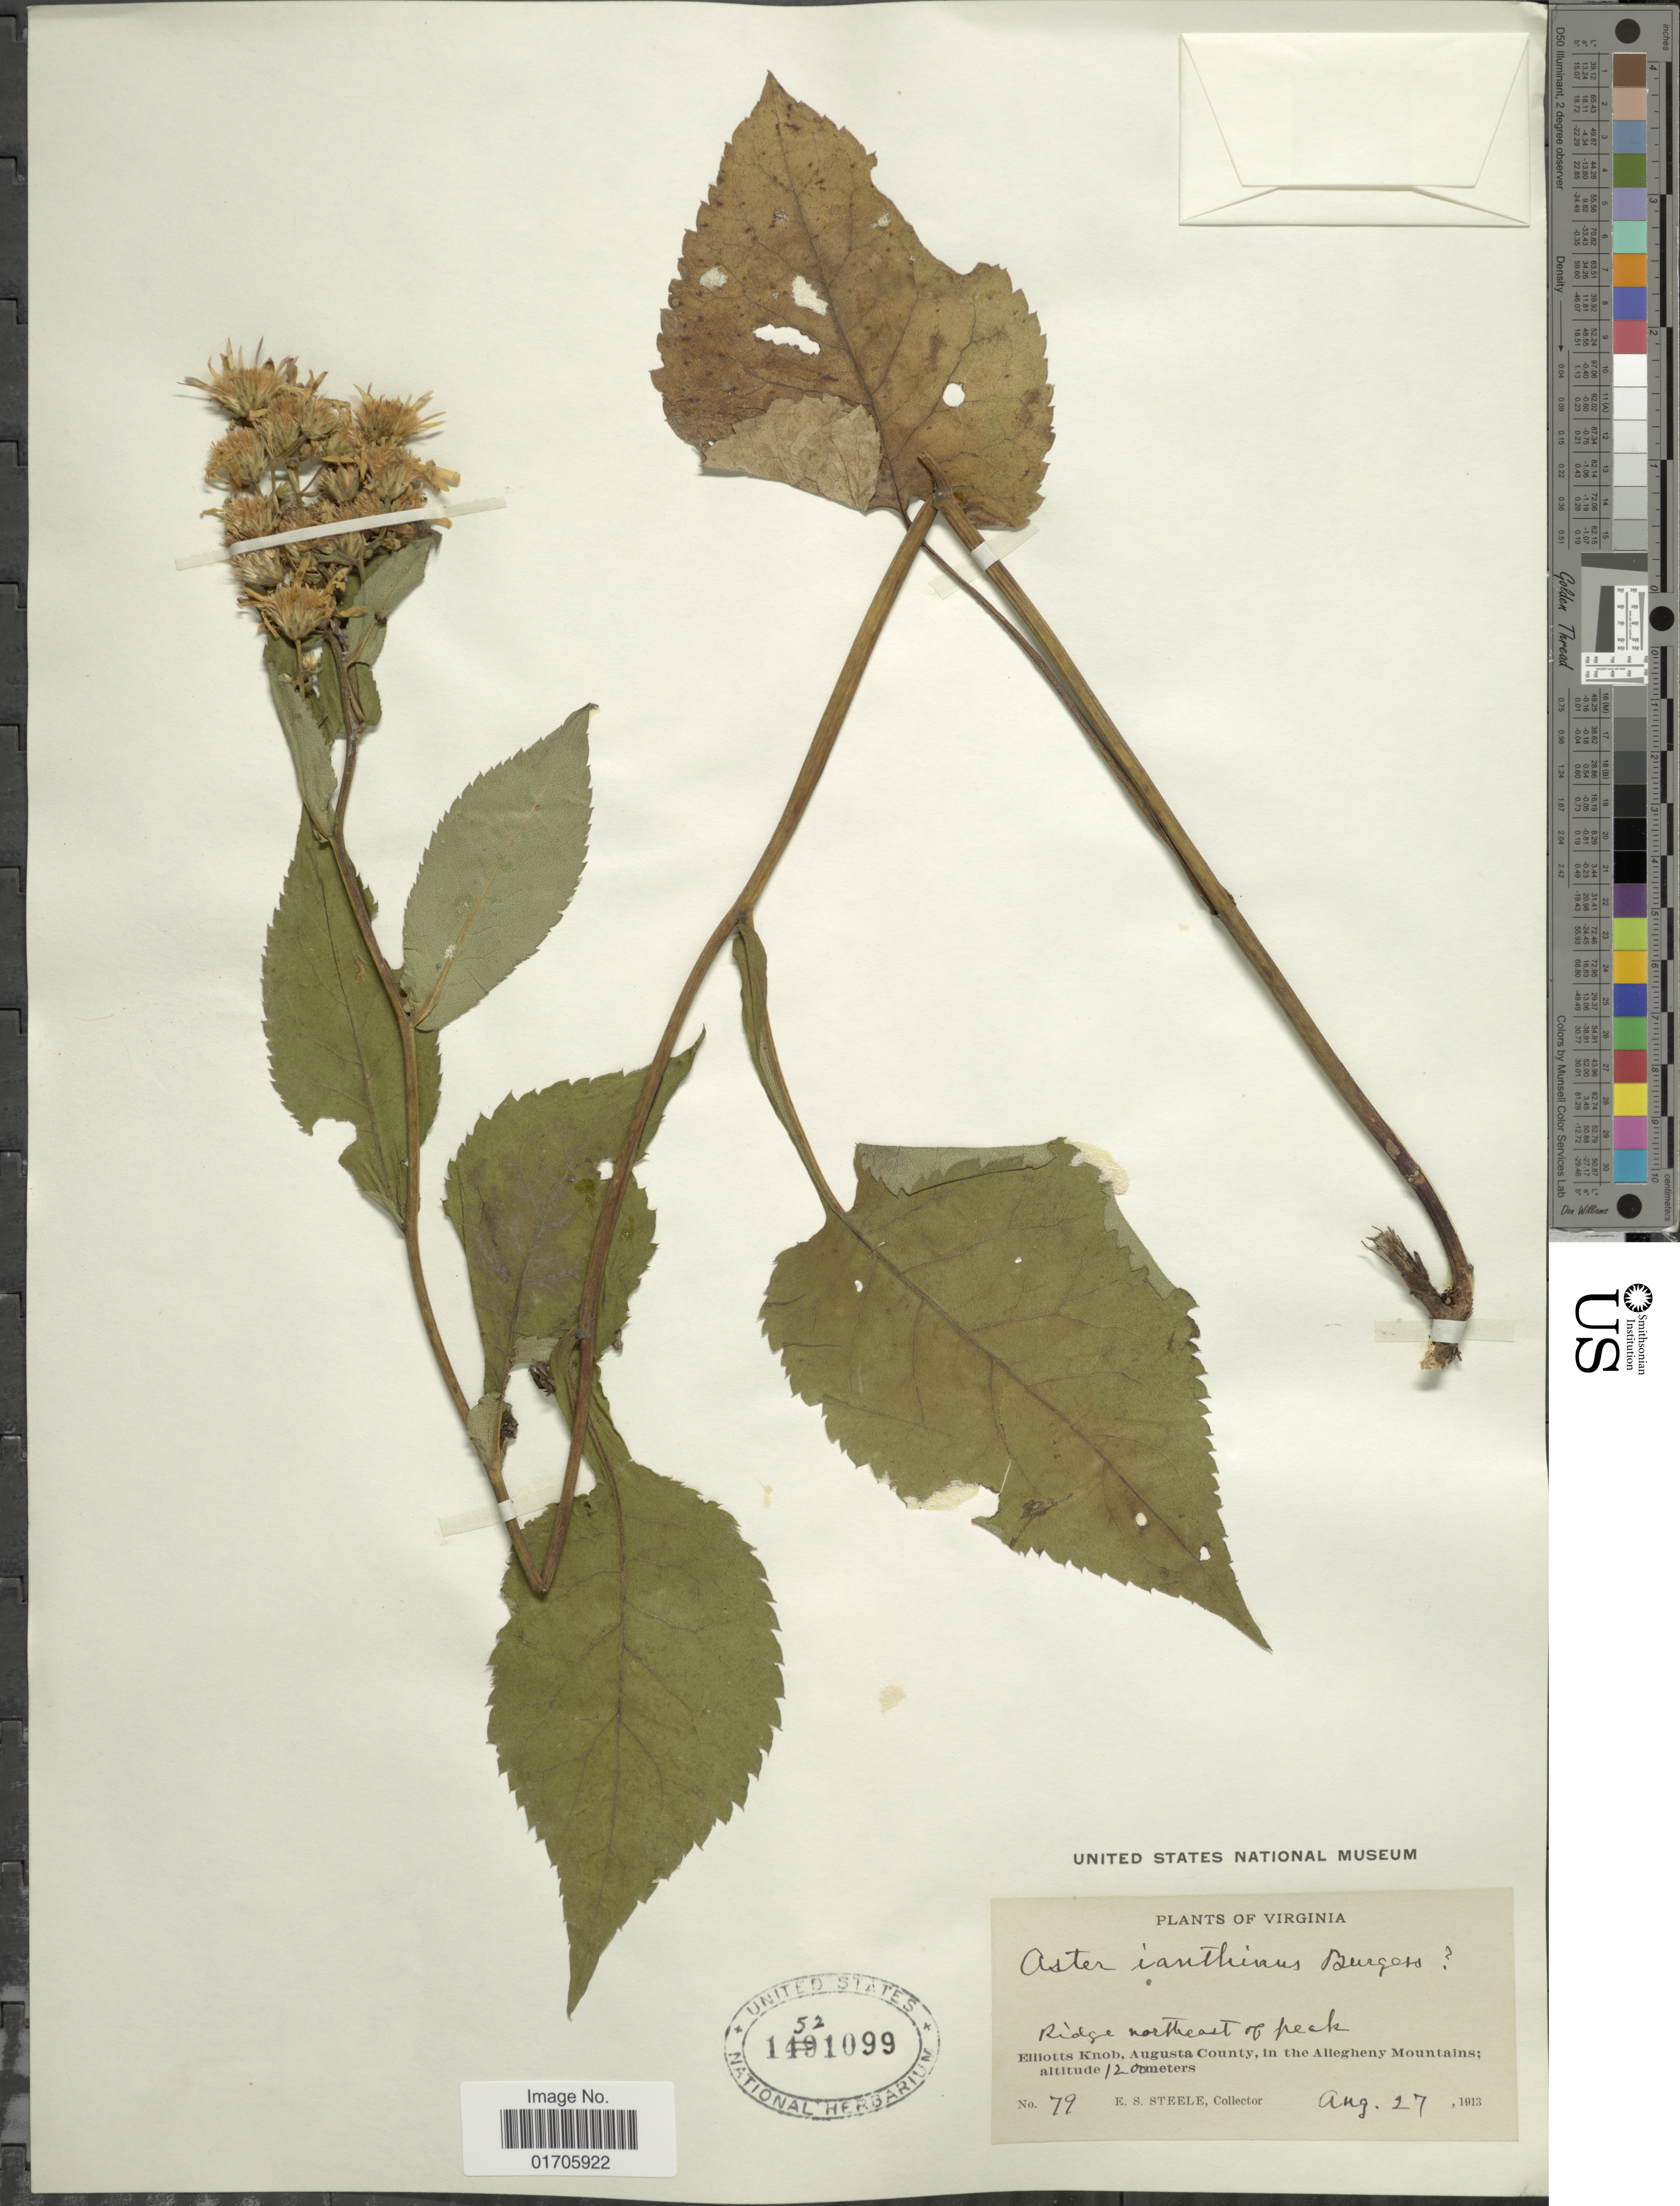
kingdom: Plantae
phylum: Tracheophyta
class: Magnoliopsida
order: Asterales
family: Asteraceae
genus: Eurybia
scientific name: Eurybia macrophylla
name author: (L.) Cass.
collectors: E. Steele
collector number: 79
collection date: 1913-08-27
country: United States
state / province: Virginia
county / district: Augusta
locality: Virginia. Ridge northeast of peak. Eliotts Knob, Augusta County, in the Allegheny Mountains.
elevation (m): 1200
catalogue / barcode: US 1521099